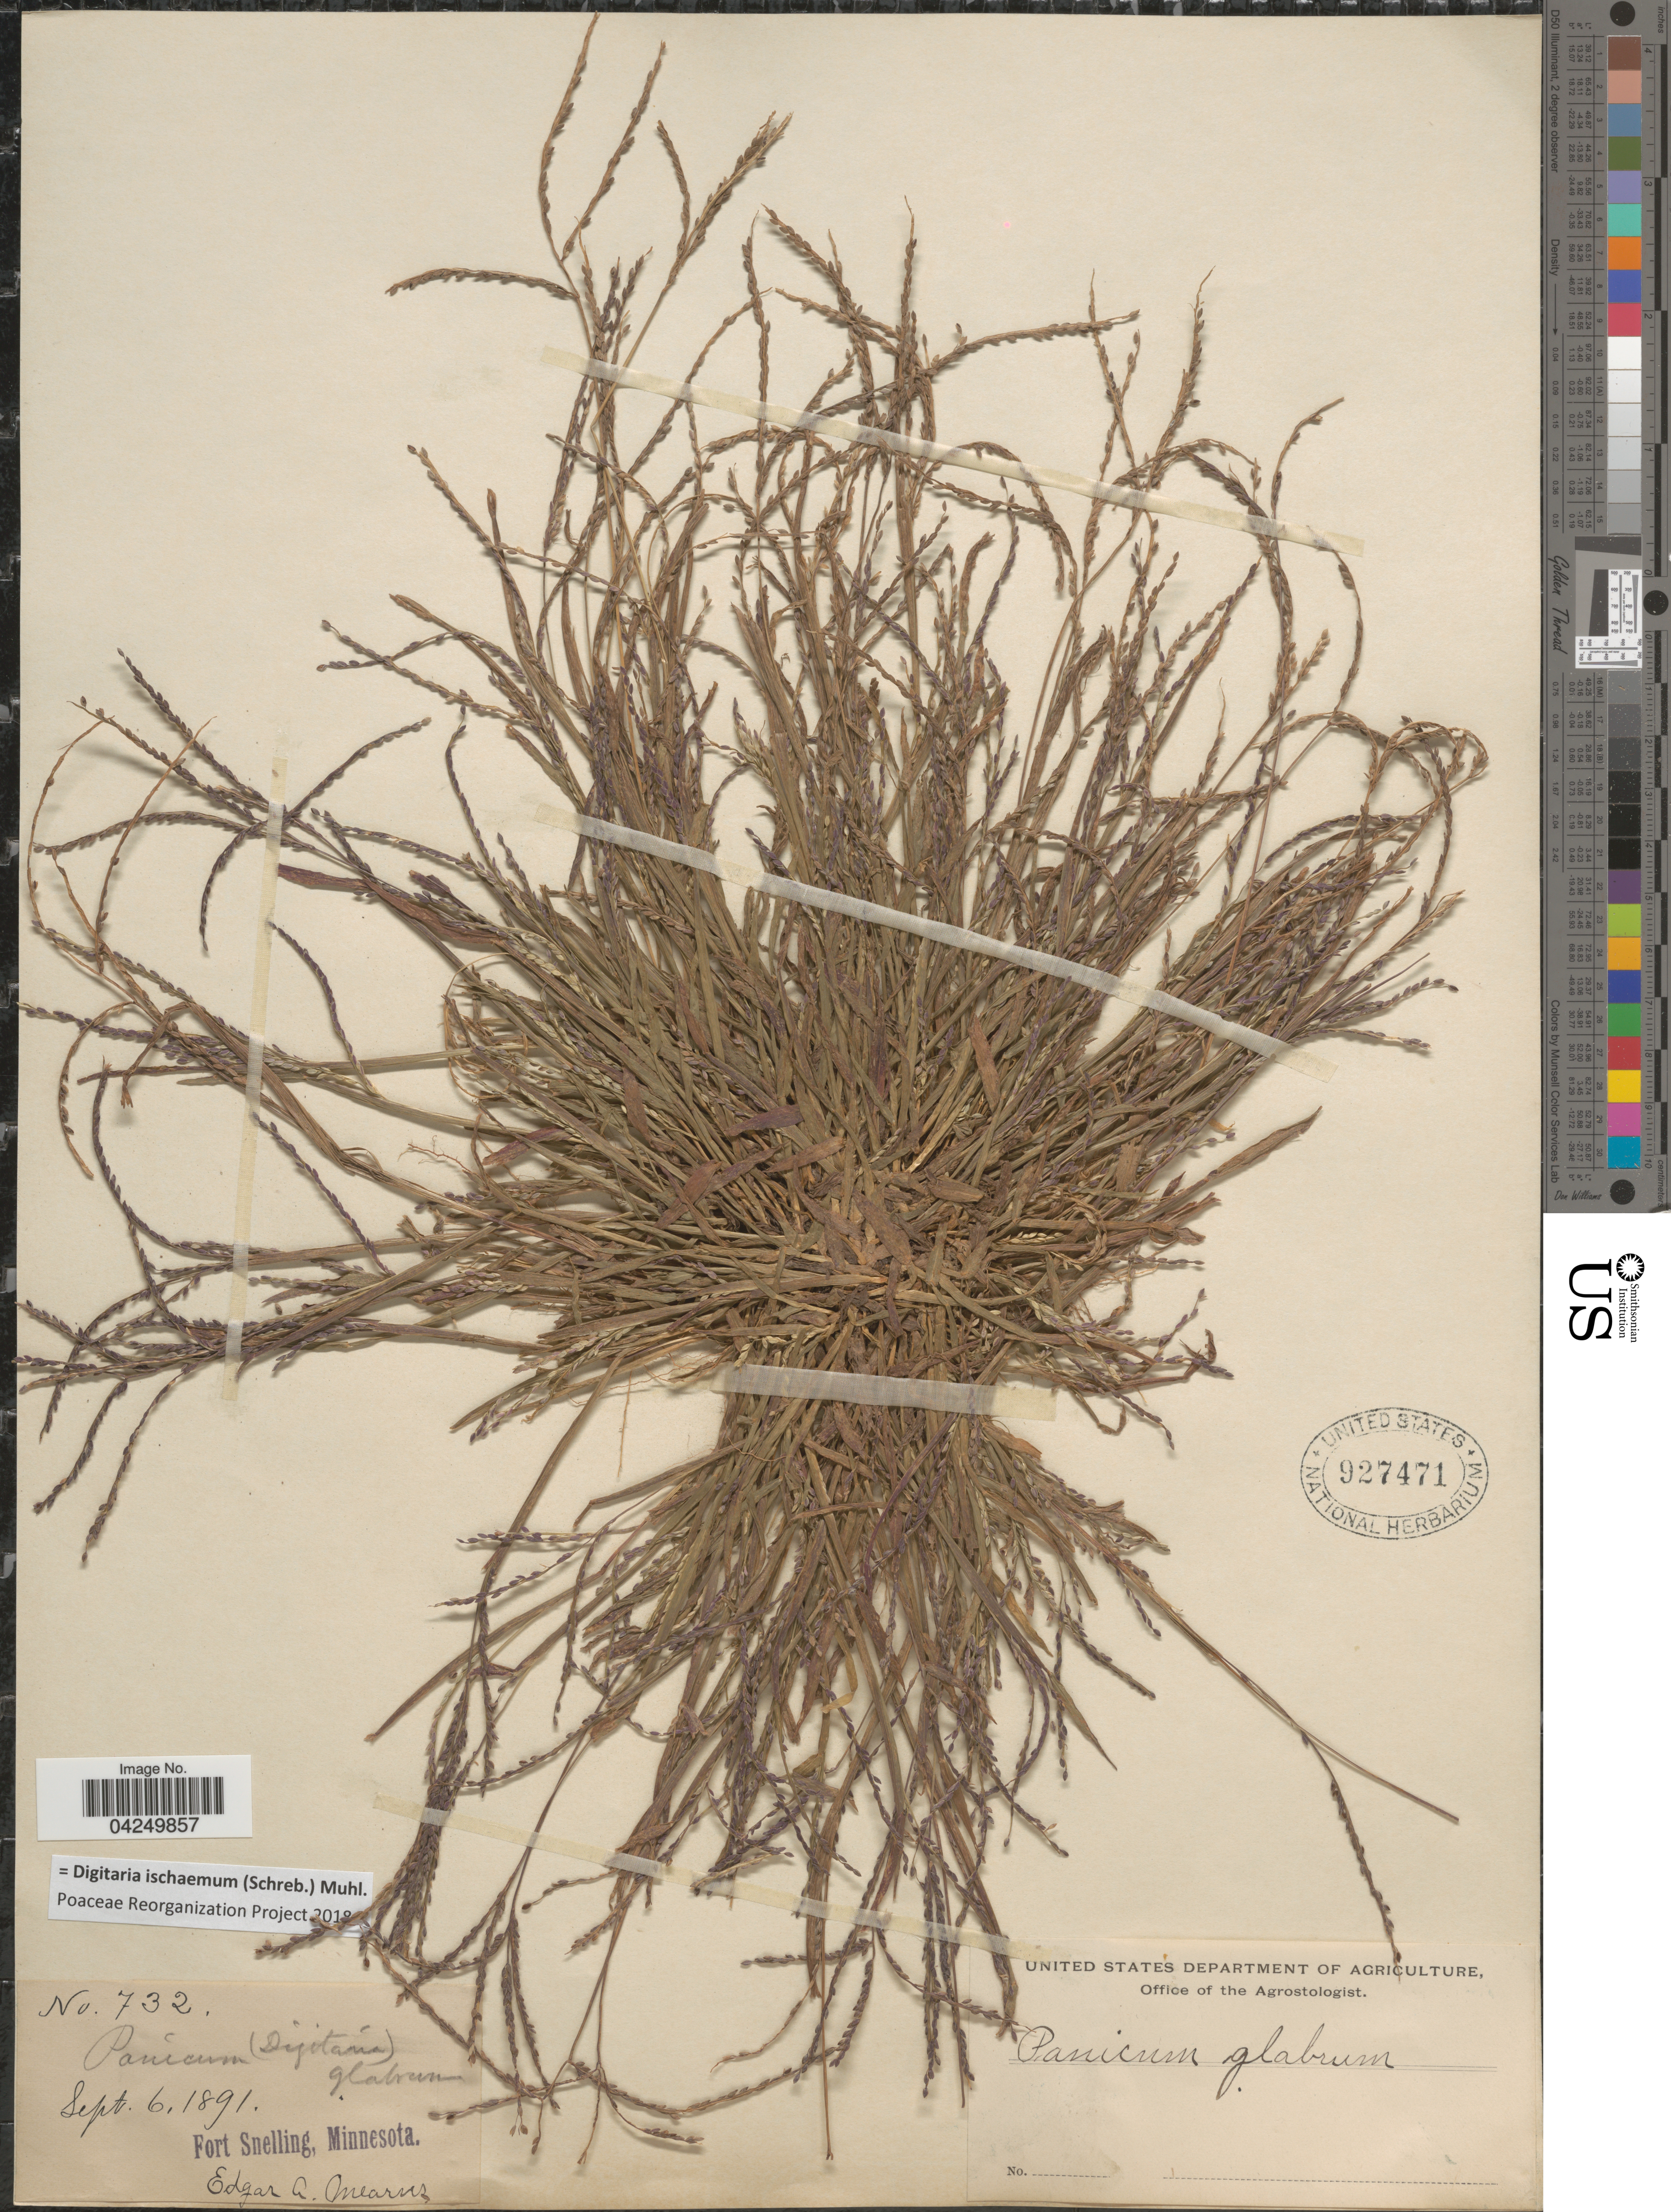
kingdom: Plantae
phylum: Tracheophyta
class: Liliopsida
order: Poales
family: Poaceae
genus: Digitaria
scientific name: Digitaria ischaemum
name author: (Schreber) Schreber ex Muhl.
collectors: E. A. Mearns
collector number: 732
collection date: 1891-09-06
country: United States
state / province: Minnesota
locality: Fort Snelling.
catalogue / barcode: US 927471